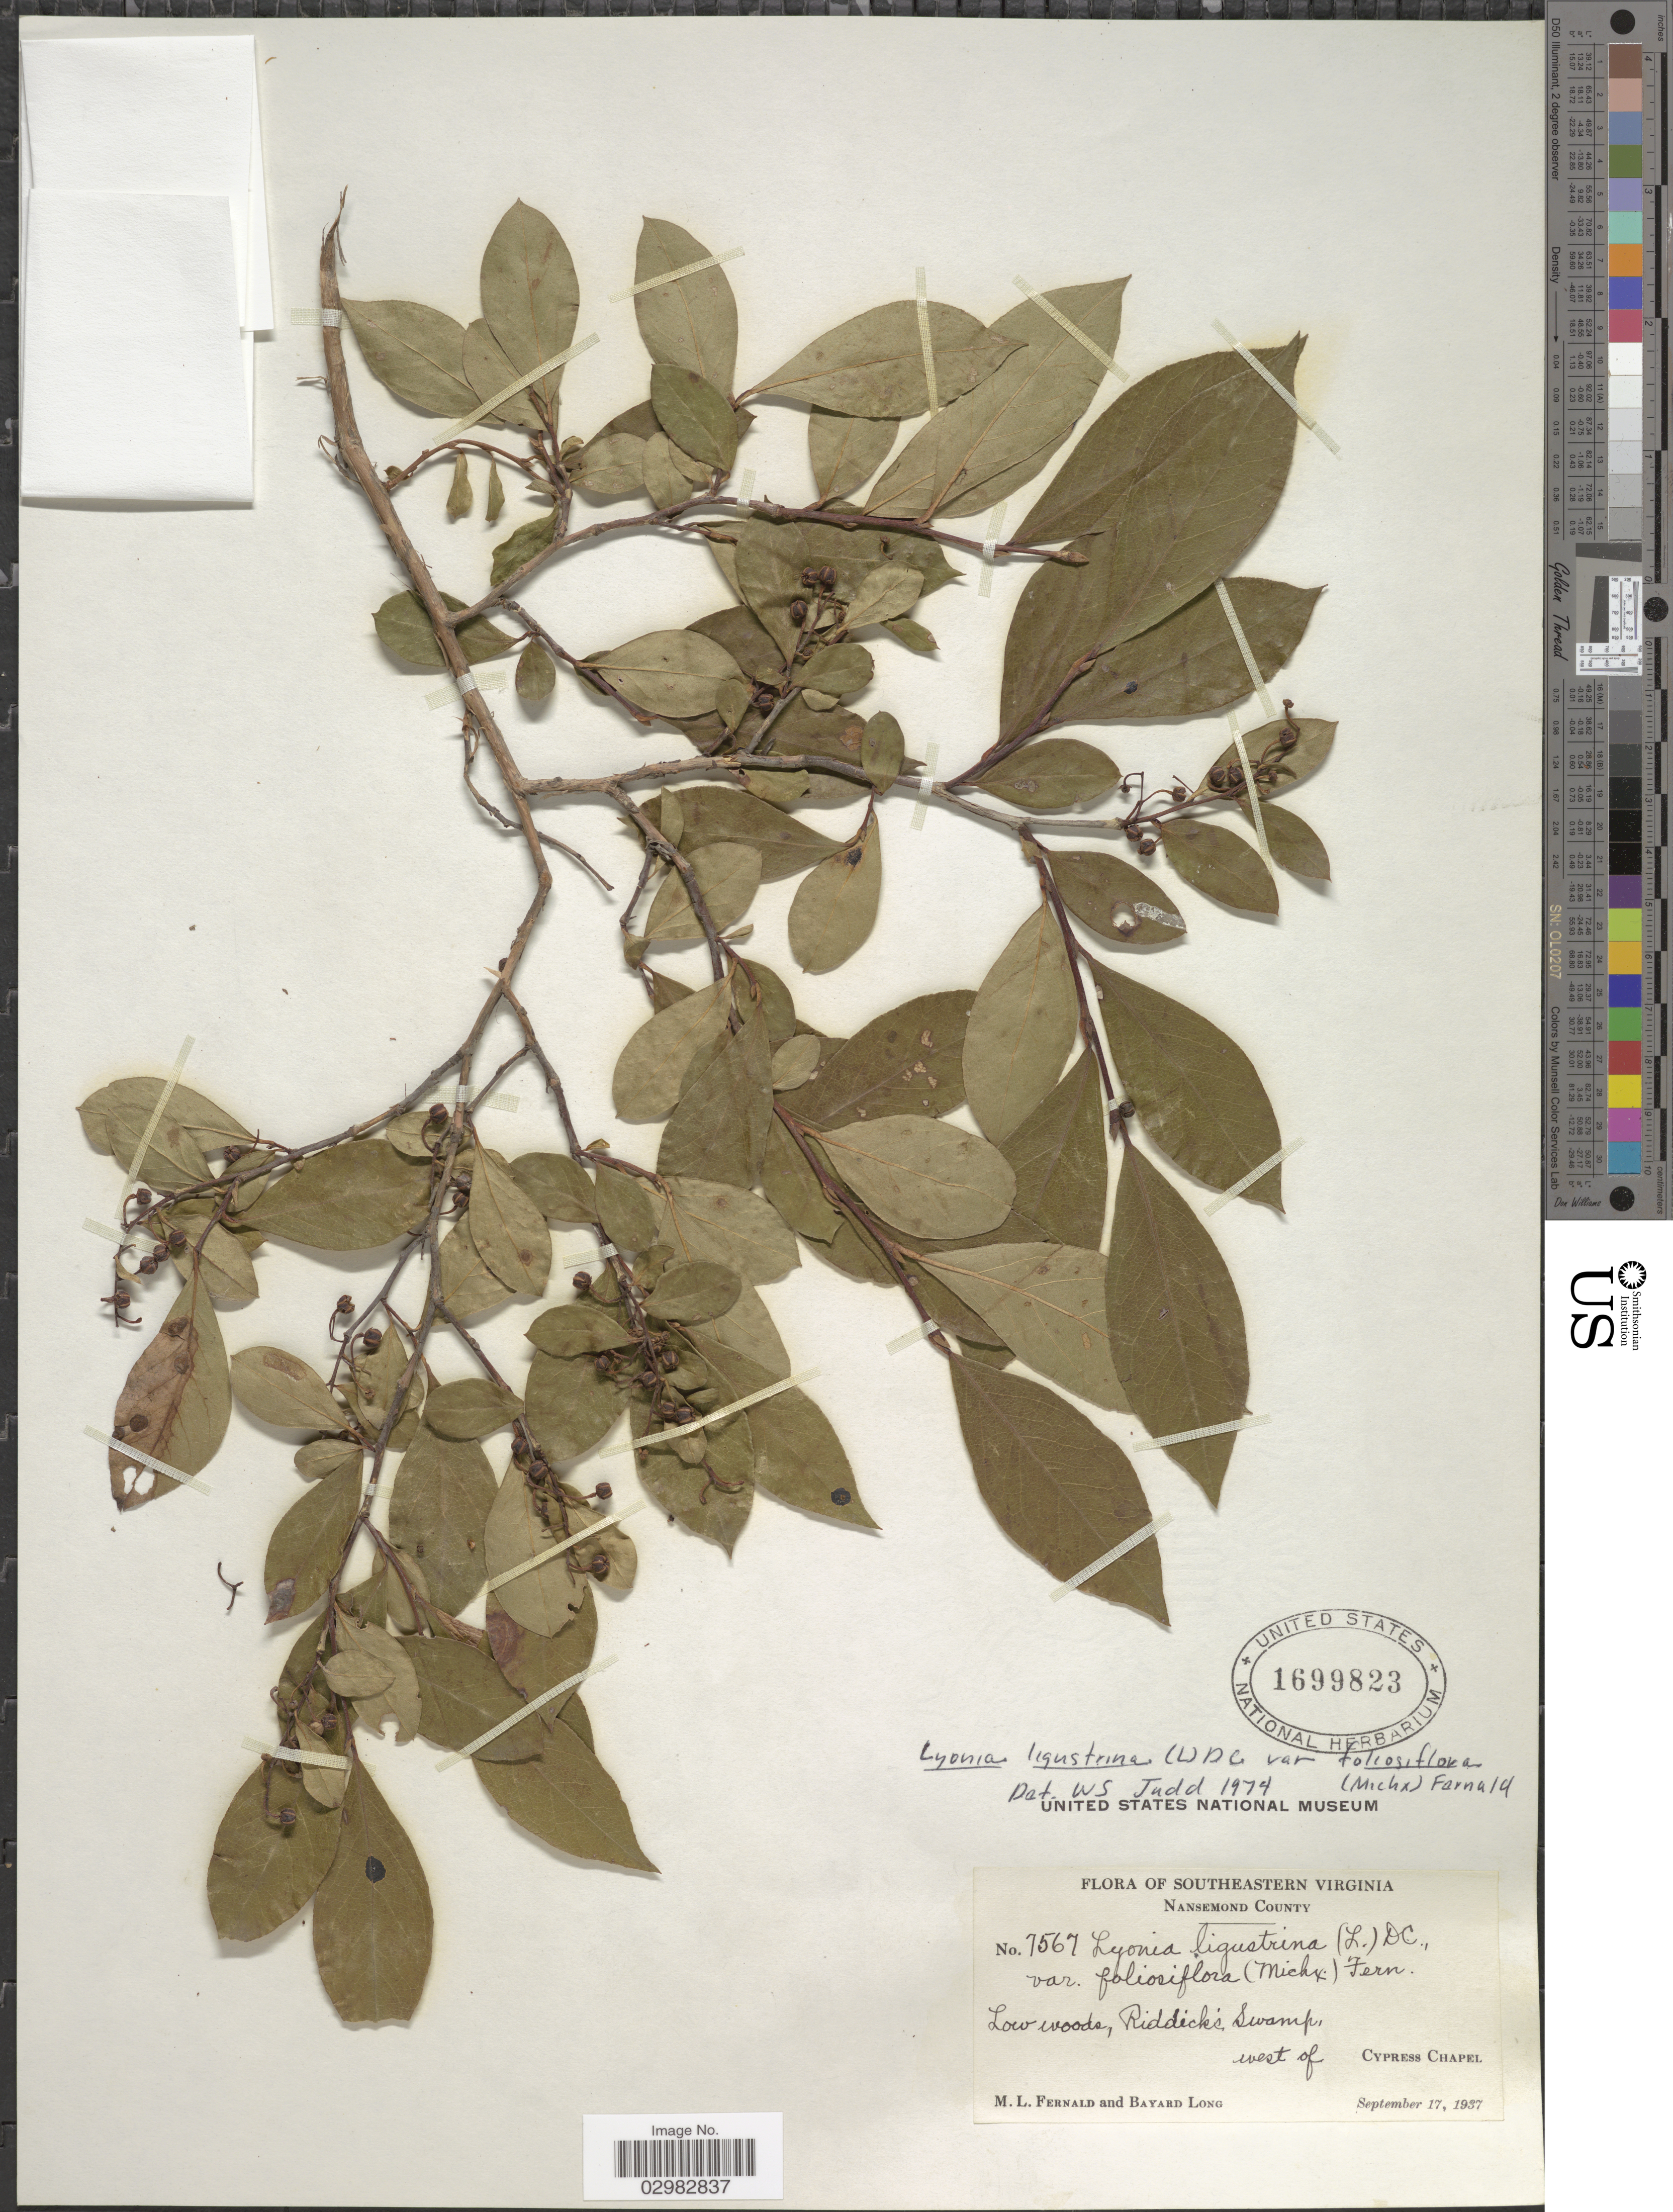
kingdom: Plantae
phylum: Tracheophyta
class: Magnoliopsida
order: Ericales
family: Ericaceae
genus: Lyonia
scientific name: Lyonia ligustrina var. foliosiflora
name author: (Michx.) Fernald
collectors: M. L. Fernald & B. Long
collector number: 7567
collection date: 1937-09-17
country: United States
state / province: Virginia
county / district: City of Suffolk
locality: Southeastern Virginia. Nansemond County. Riddick's Swamp, west of Cypress Chapel.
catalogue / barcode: US 1699823